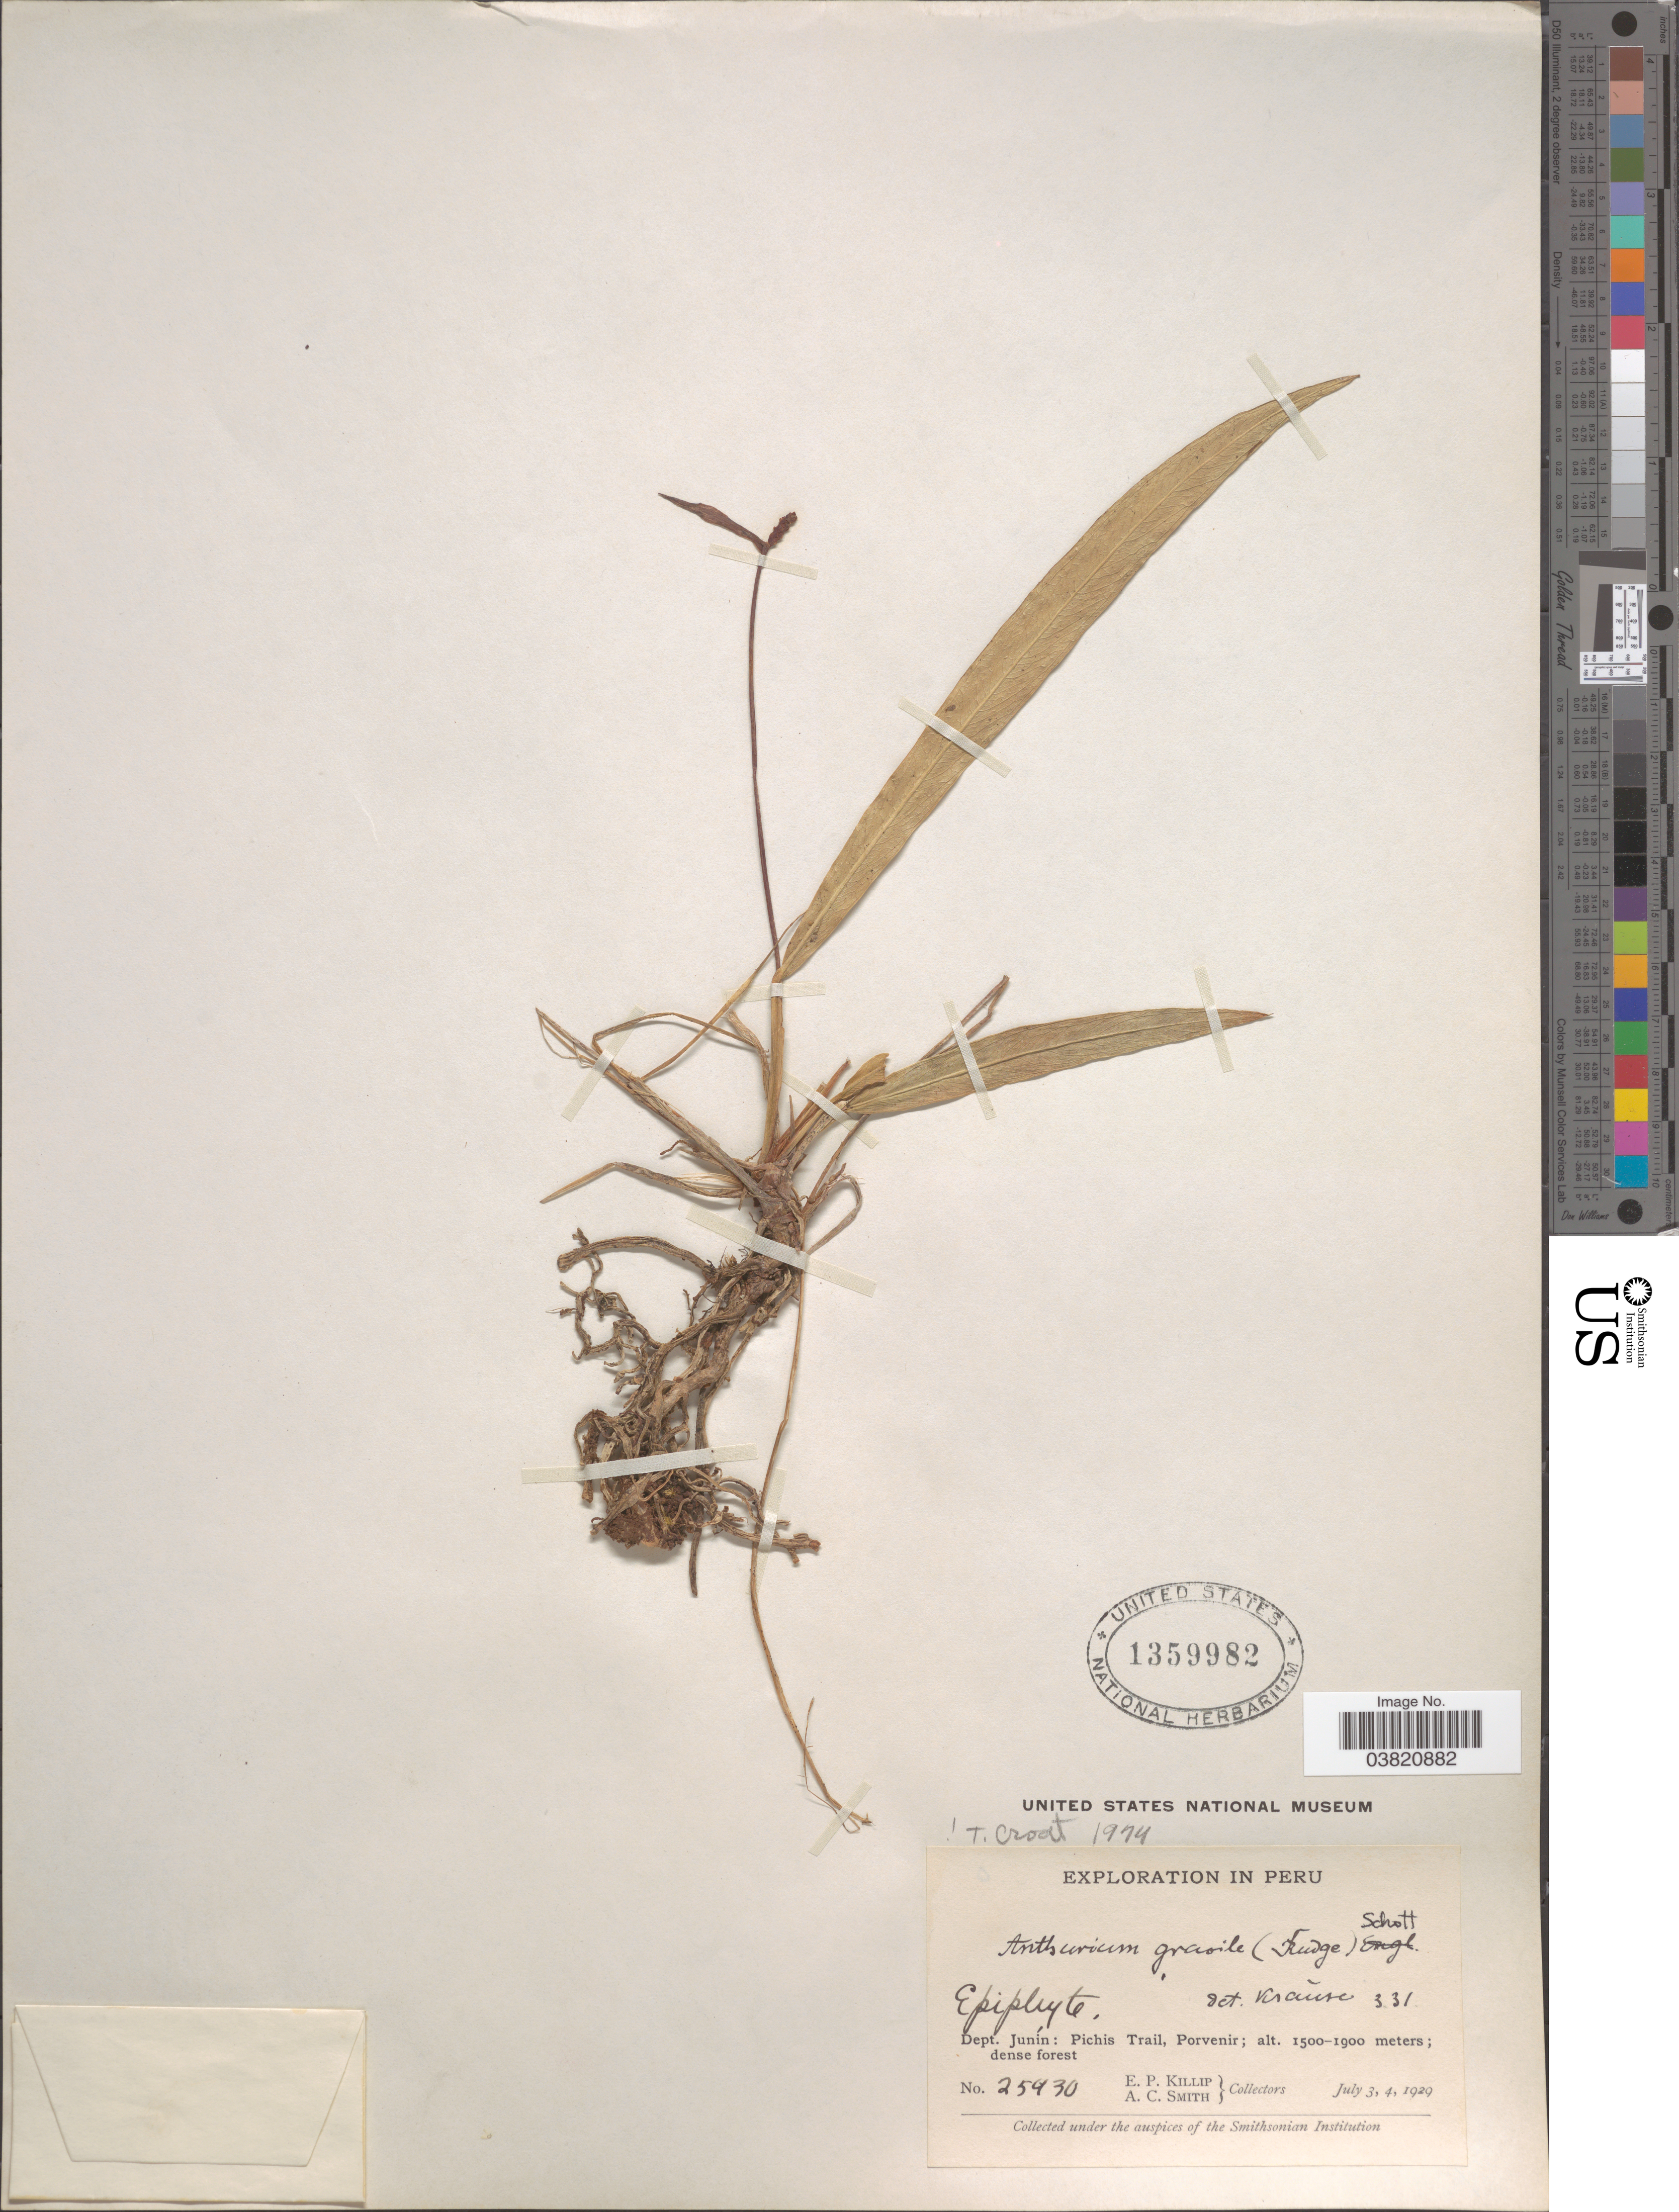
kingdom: Plantae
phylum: Tracheophyta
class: Liliopsida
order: Alismatales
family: Araceae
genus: Anthurium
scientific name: Anthurium gracile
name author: (Rudge) Schott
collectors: E. P. Killip & A. C. Smith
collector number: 25930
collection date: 1929-07-03/1929-07-04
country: Peru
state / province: Junín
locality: Dept. Junín: Pichis Trail, Porvenir.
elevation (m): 1500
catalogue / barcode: US 1359982